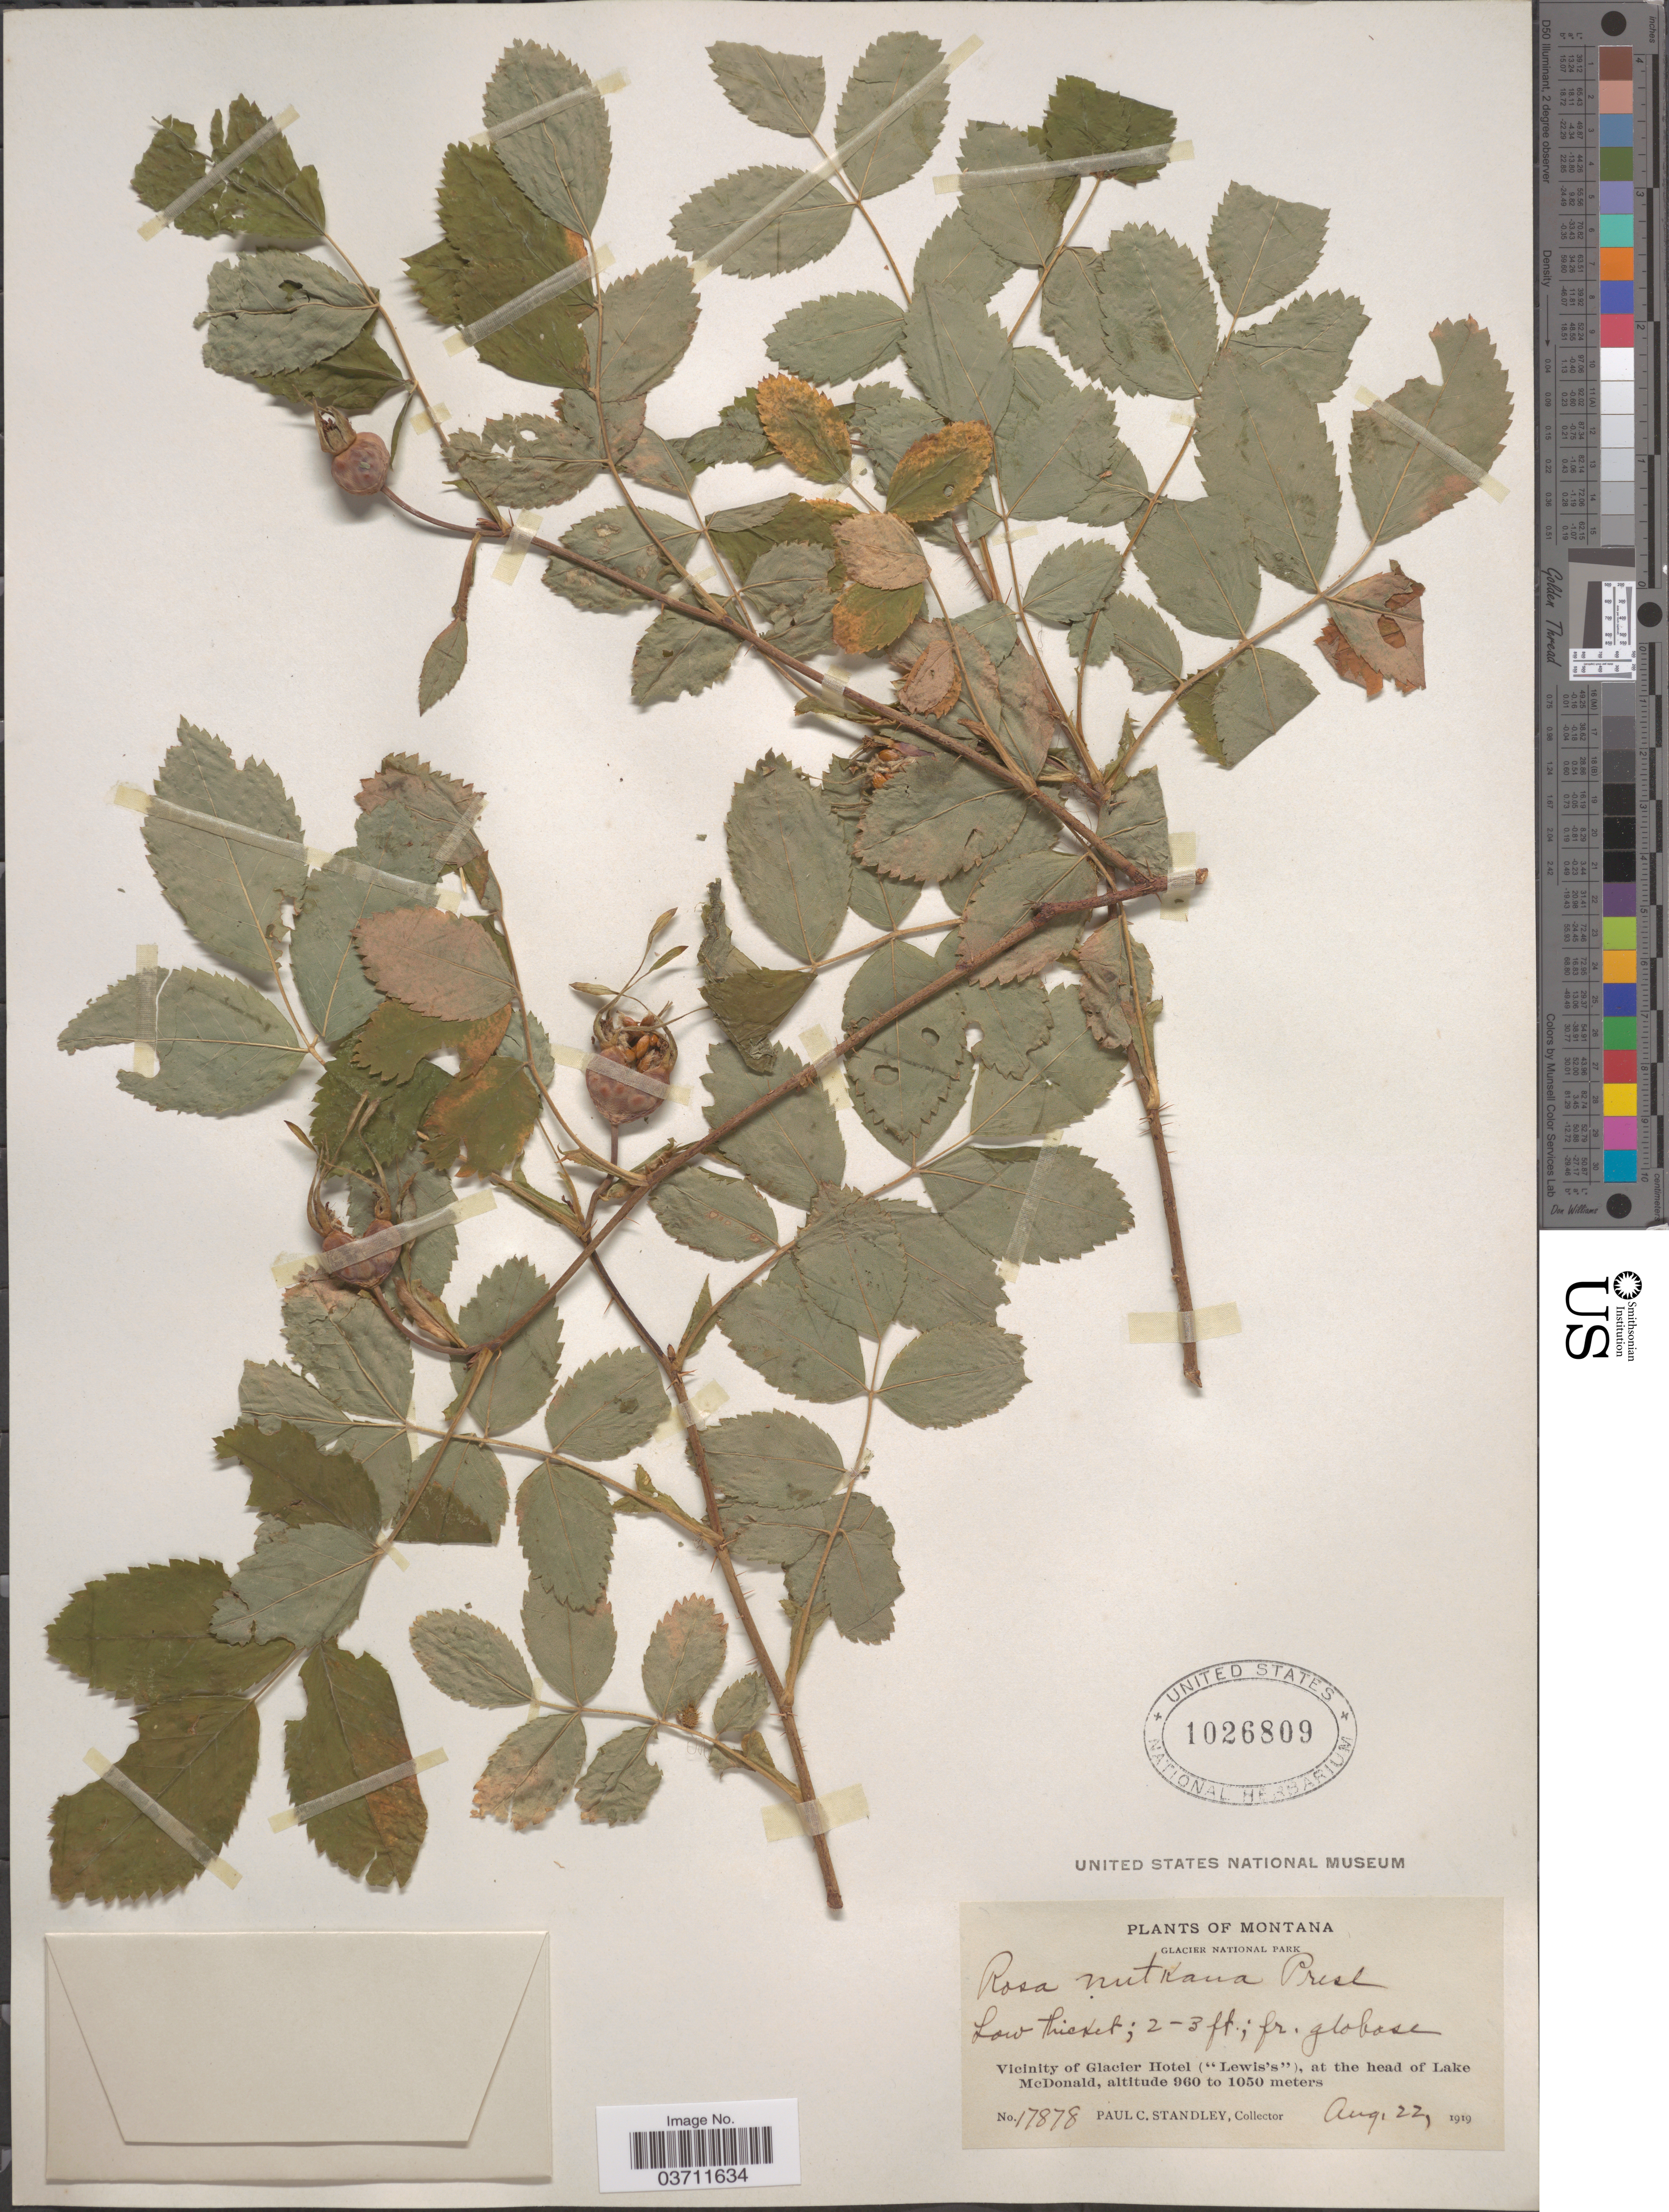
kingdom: Plantae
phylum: Tracheophyta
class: Magnoliopsida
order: Rosales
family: Rosaceae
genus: Rosa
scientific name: Rosa nutkana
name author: C. Presl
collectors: P. C. Standley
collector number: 17878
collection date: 1919-08-22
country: United States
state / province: Montana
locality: Glacier National Park. Vicinity of Glacier Hotel ('Lewis's'), at the head of Lake McDonald.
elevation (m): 960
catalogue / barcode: US 1026809